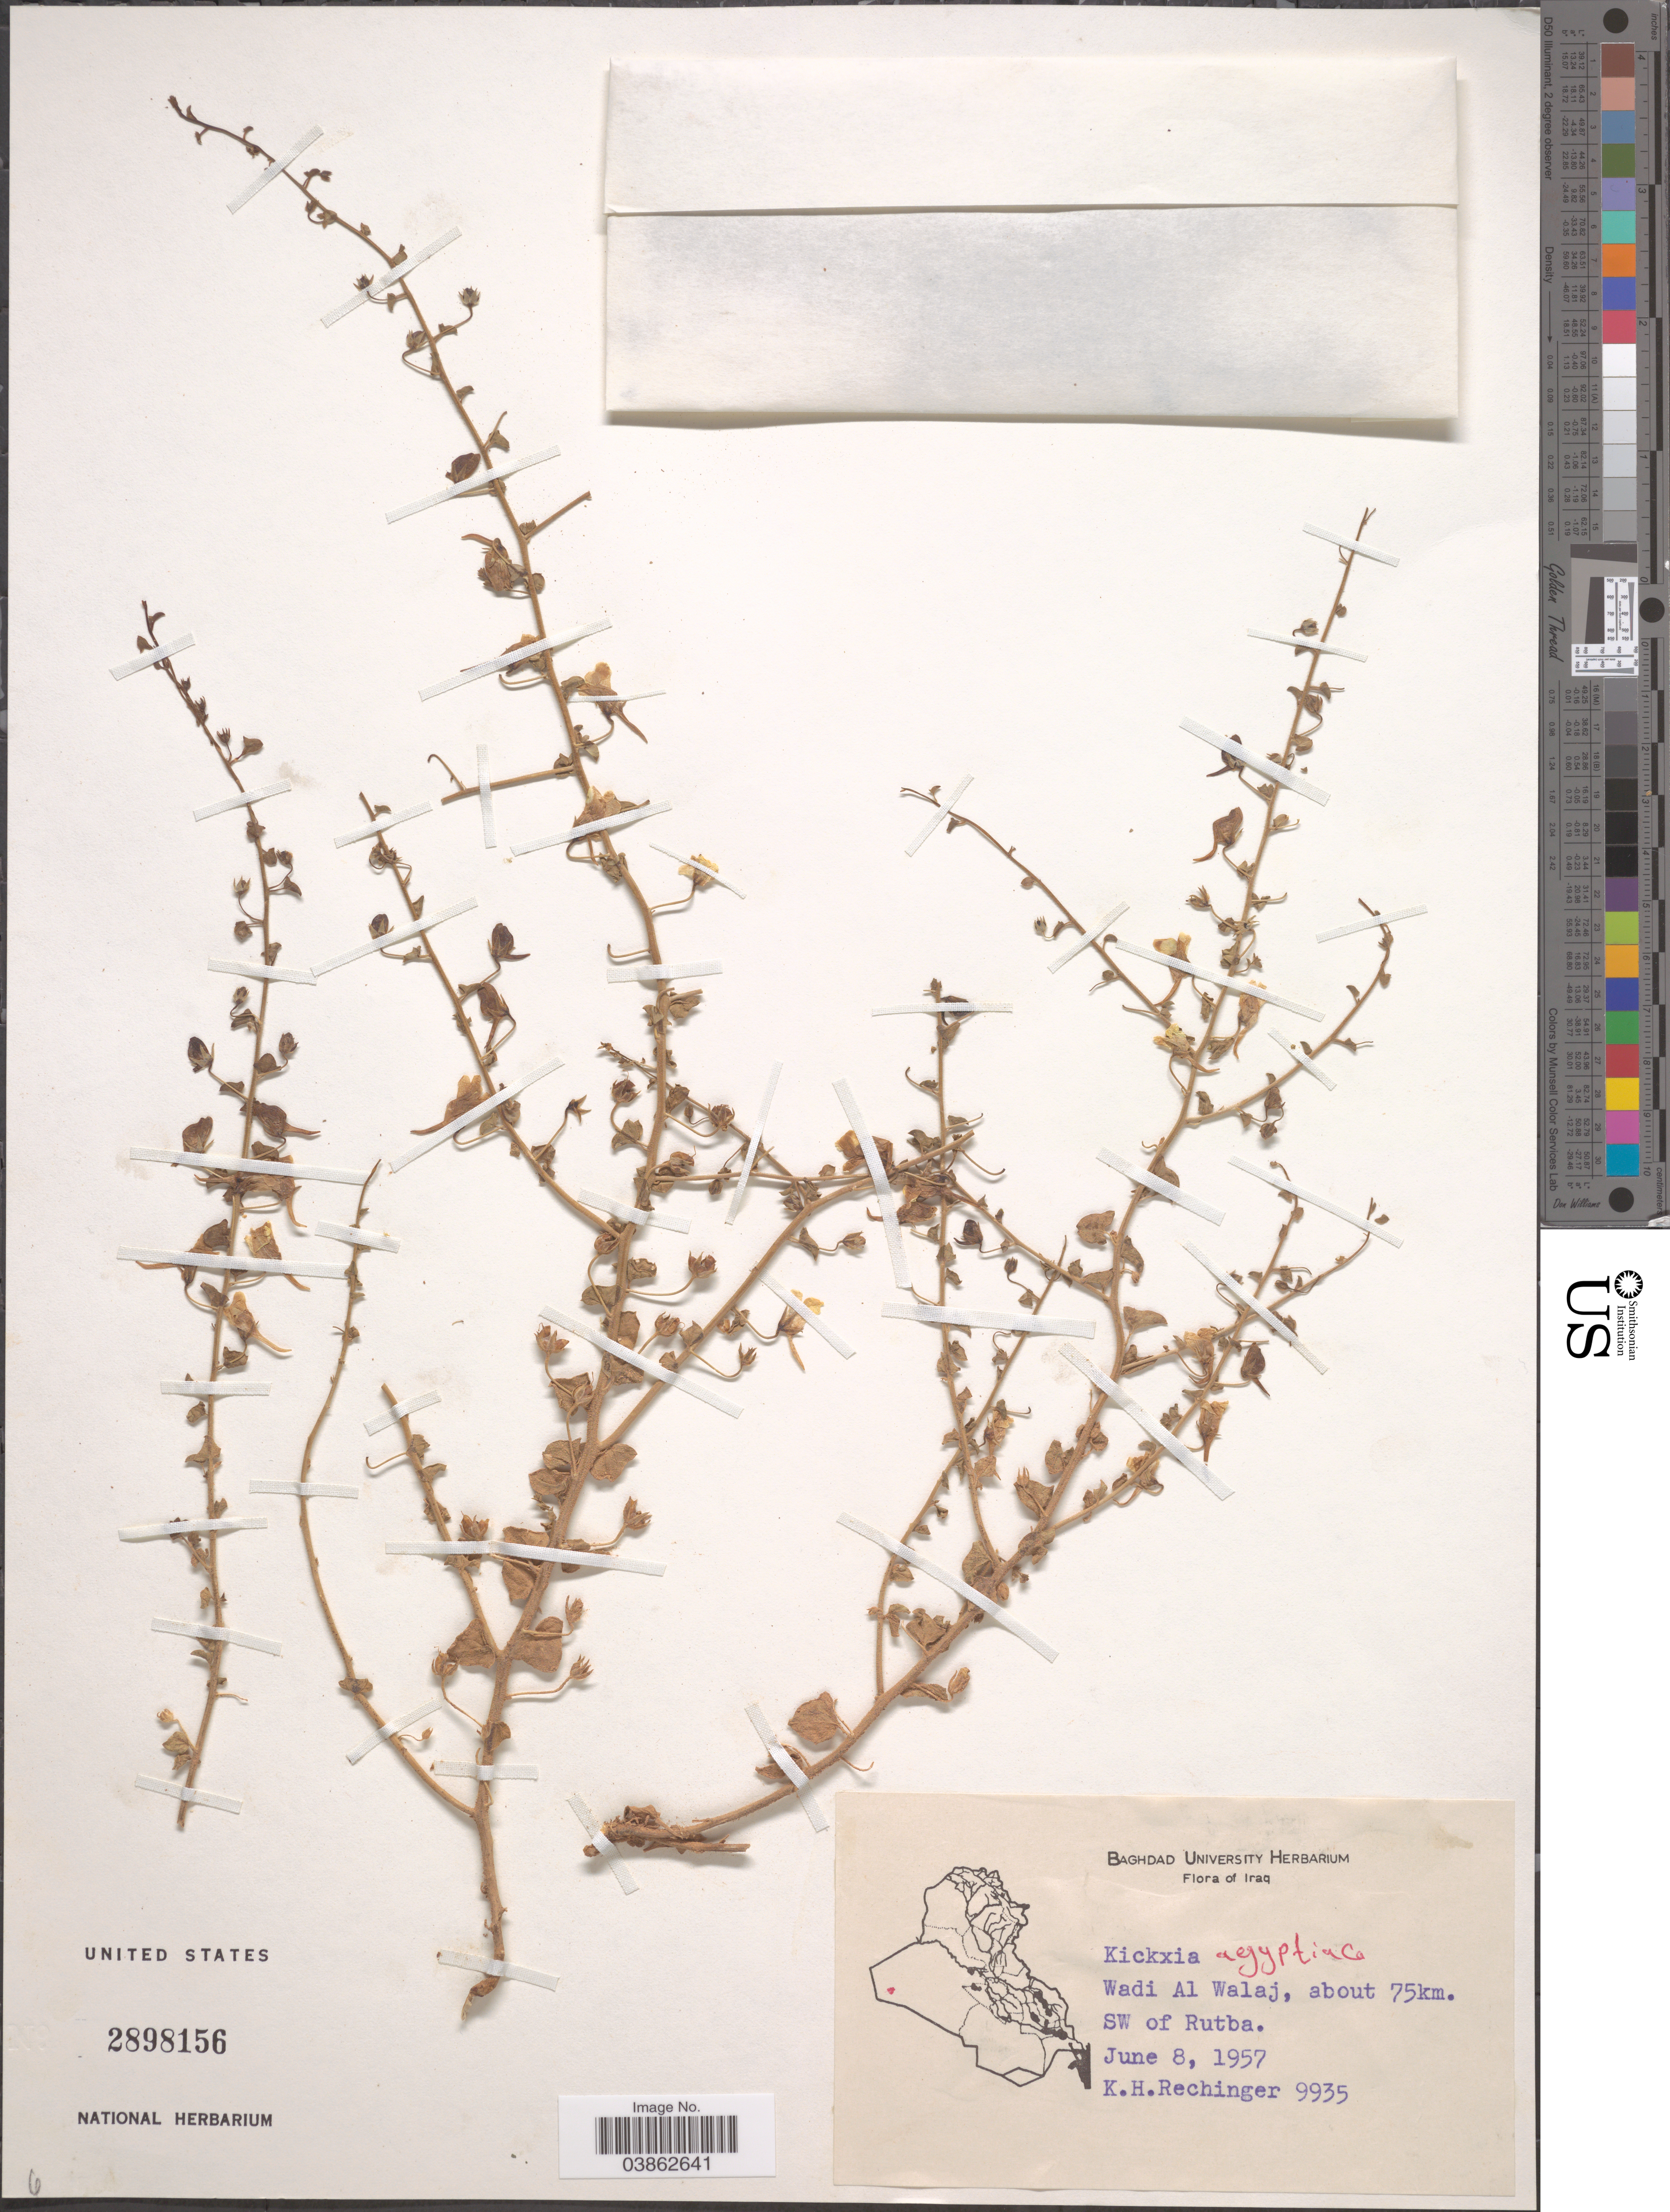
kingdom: Plantae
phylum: Tracheophyta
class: Magnoliopsida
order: Lamiales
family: Plantaginaceae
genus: Elatinoides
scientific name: Elatinoides aegyptiaca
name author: (L.) Wettst.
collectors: K. H. Rechinger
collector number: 9935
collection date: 1957-06-08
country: Iraq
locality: Wadi Al Walaj, about 75km SW of Rutba.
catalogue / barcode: US 2898156